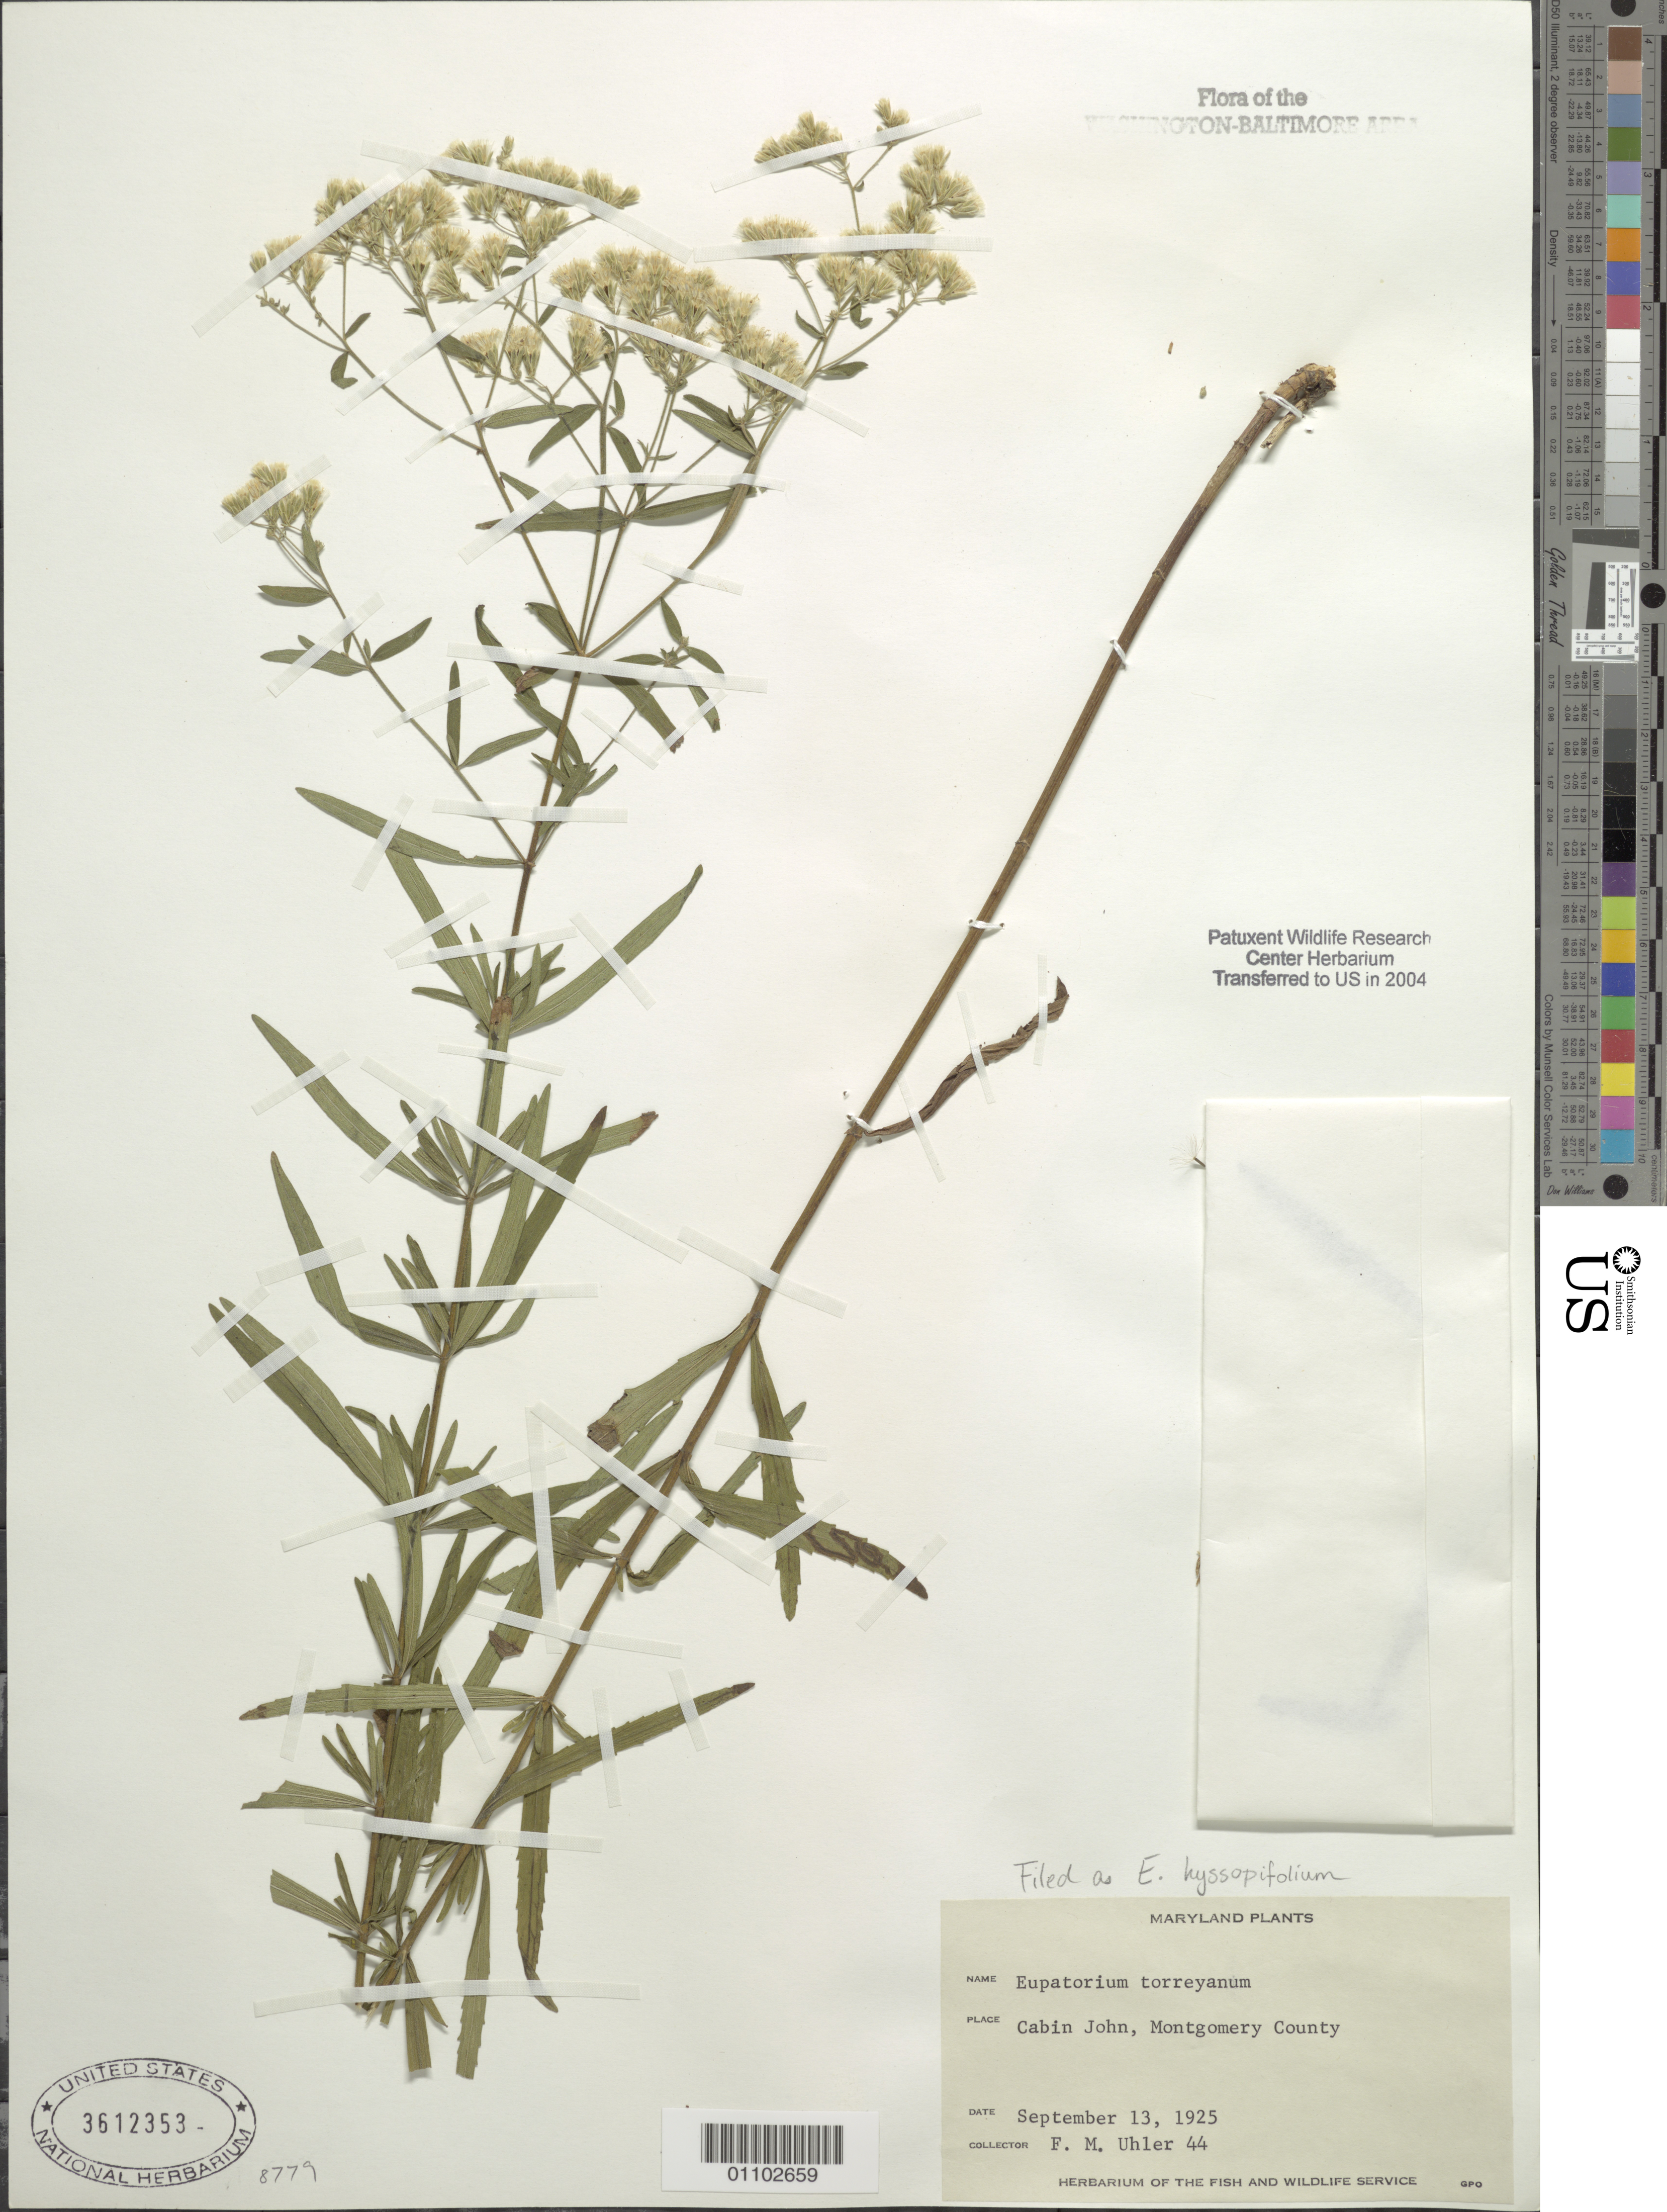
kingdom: Plantae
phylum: Tracheophyta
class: Magnoliopsida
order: Asterales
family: Asteraceae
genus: Eupatorium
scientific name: Eupatorium hyssopifolium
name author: L.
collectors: F. Uhler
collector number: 44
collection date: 1925-09-13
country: United States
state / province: Maryland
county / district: Montgomery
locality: Cabin John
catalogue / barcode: US 3612353